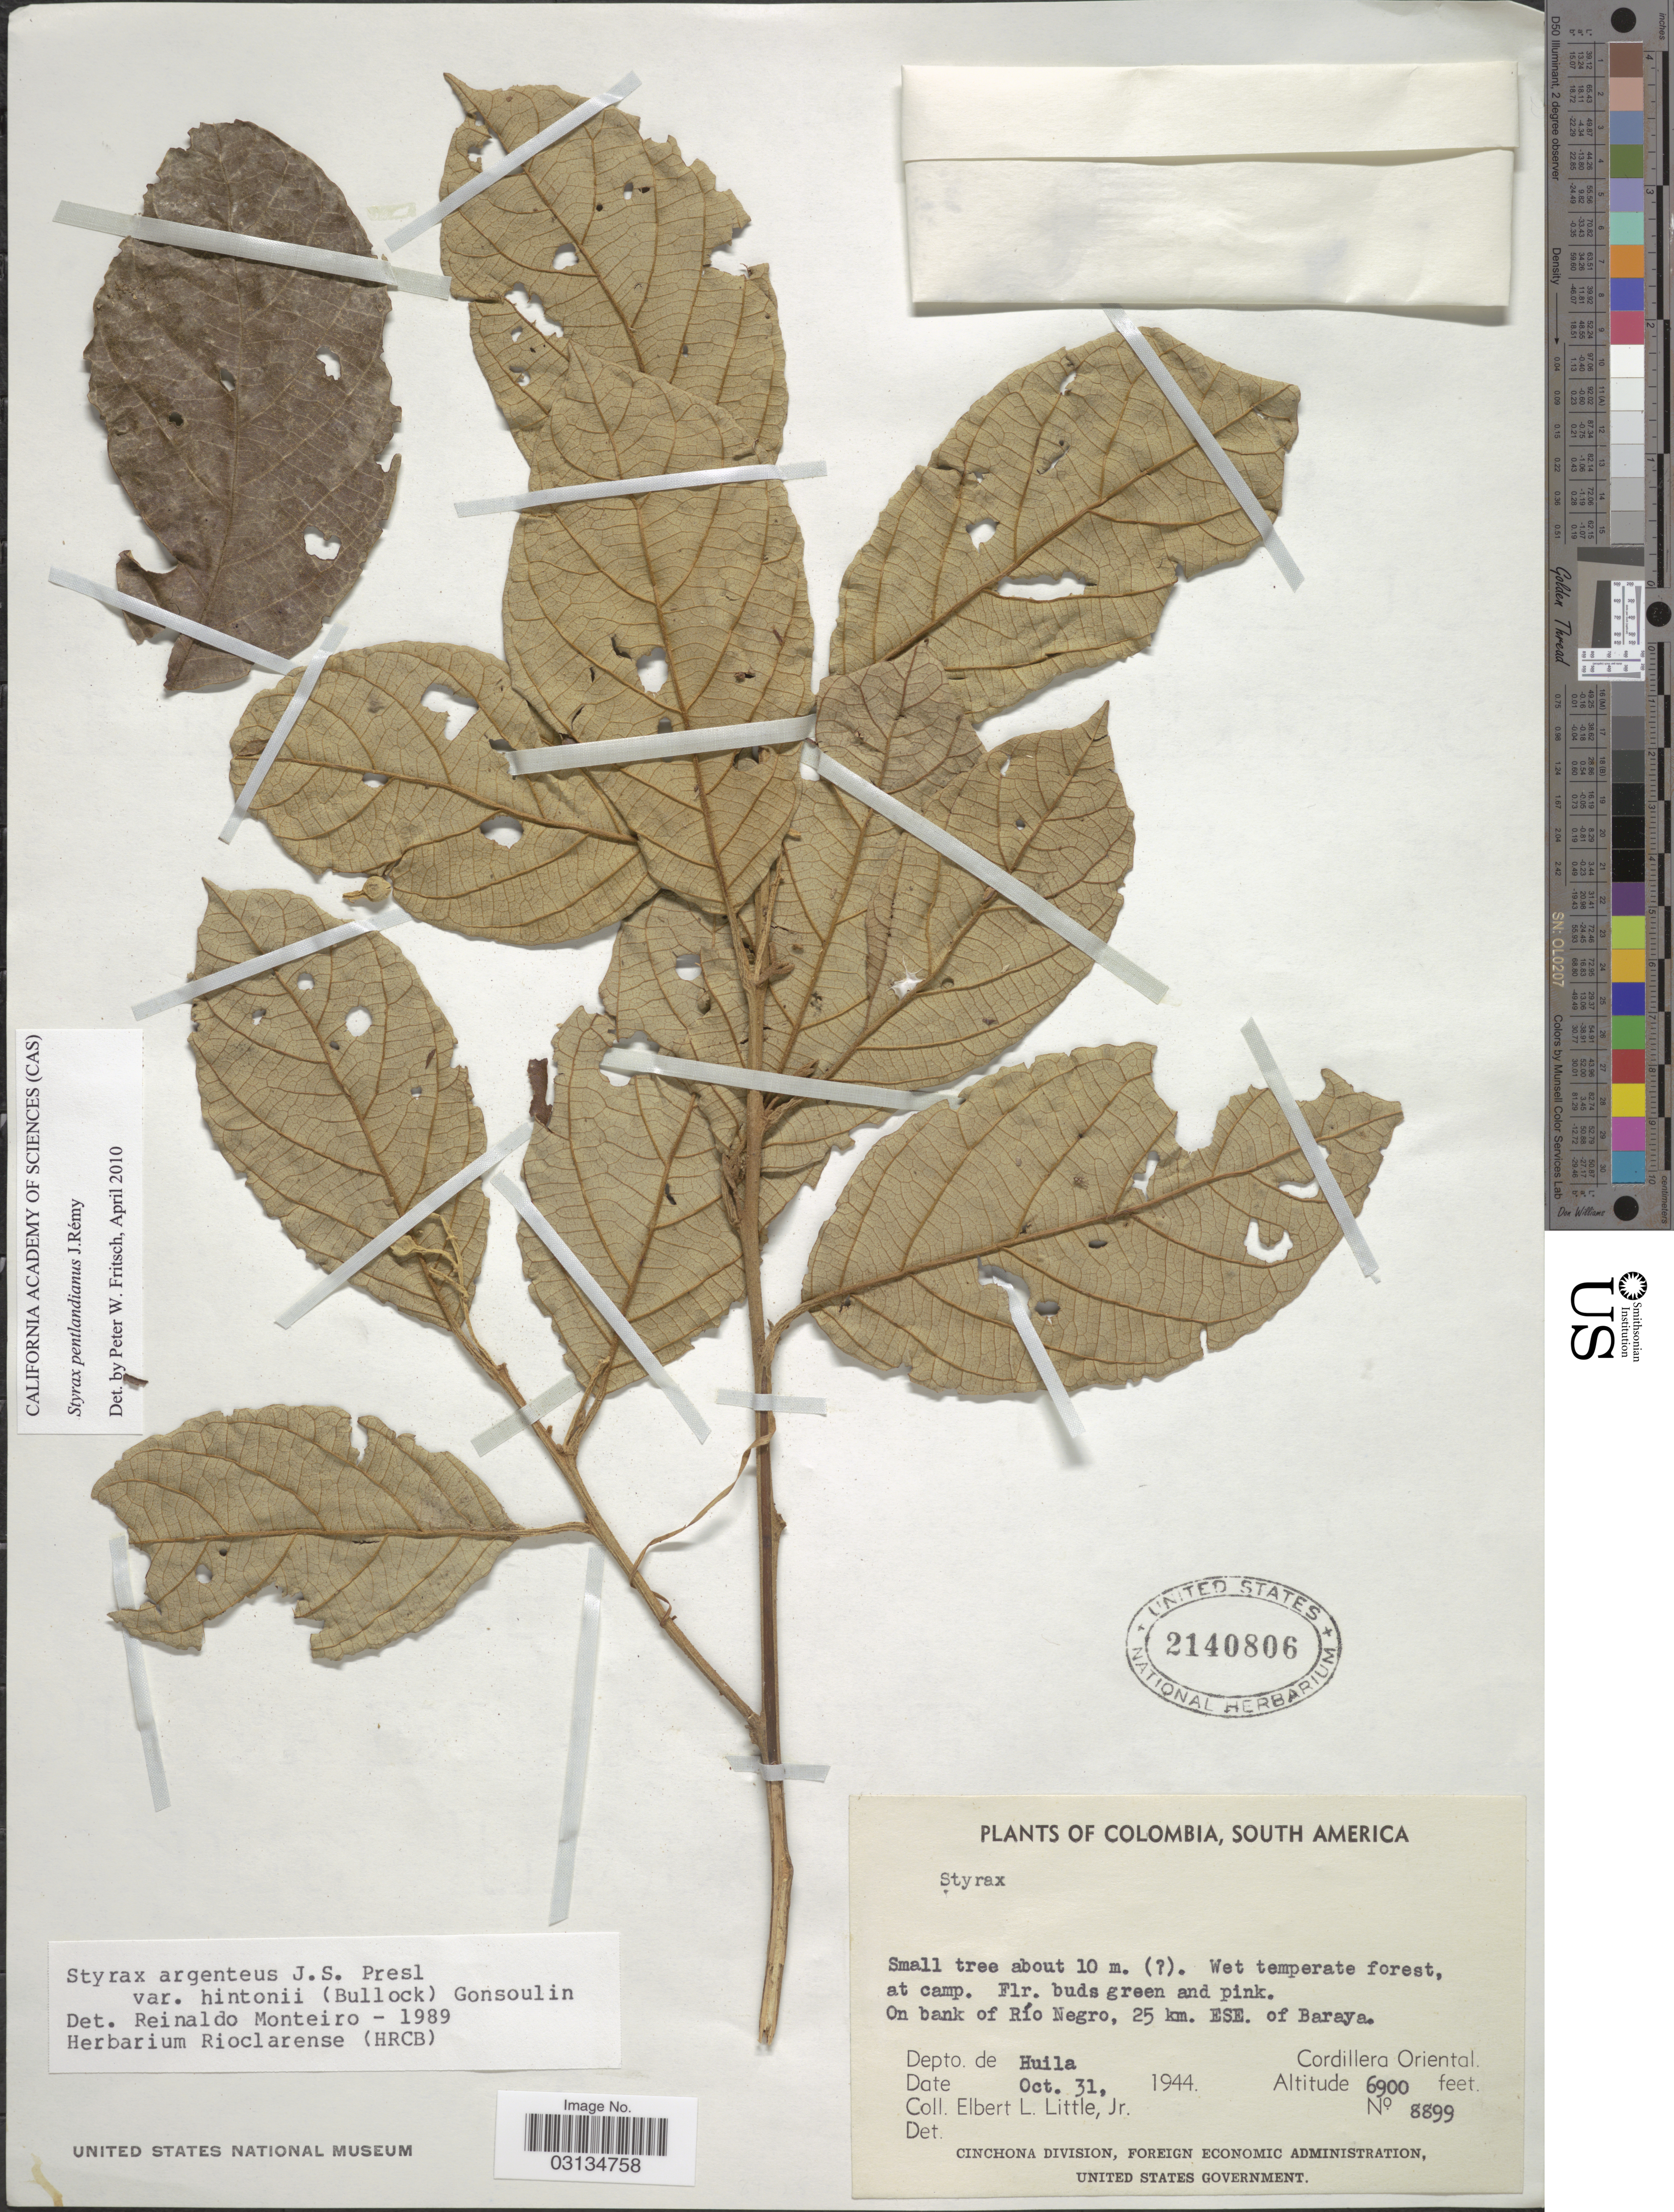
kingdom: Plantae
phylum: Tracheophyta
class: Magnoliopsida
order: Ericales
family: Styracaceae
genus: Styrax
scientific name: Styrax pentlandianus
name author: J. Rémy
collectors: E. L. Little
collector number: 8899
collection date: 1944-10-31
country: Colombia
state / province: Huila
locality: On bank of Río Negro, 25 km. ESE. of Baraya. Depto. de Huila. Cordillera Oriental.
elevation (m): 2103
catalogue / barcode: US 2140806